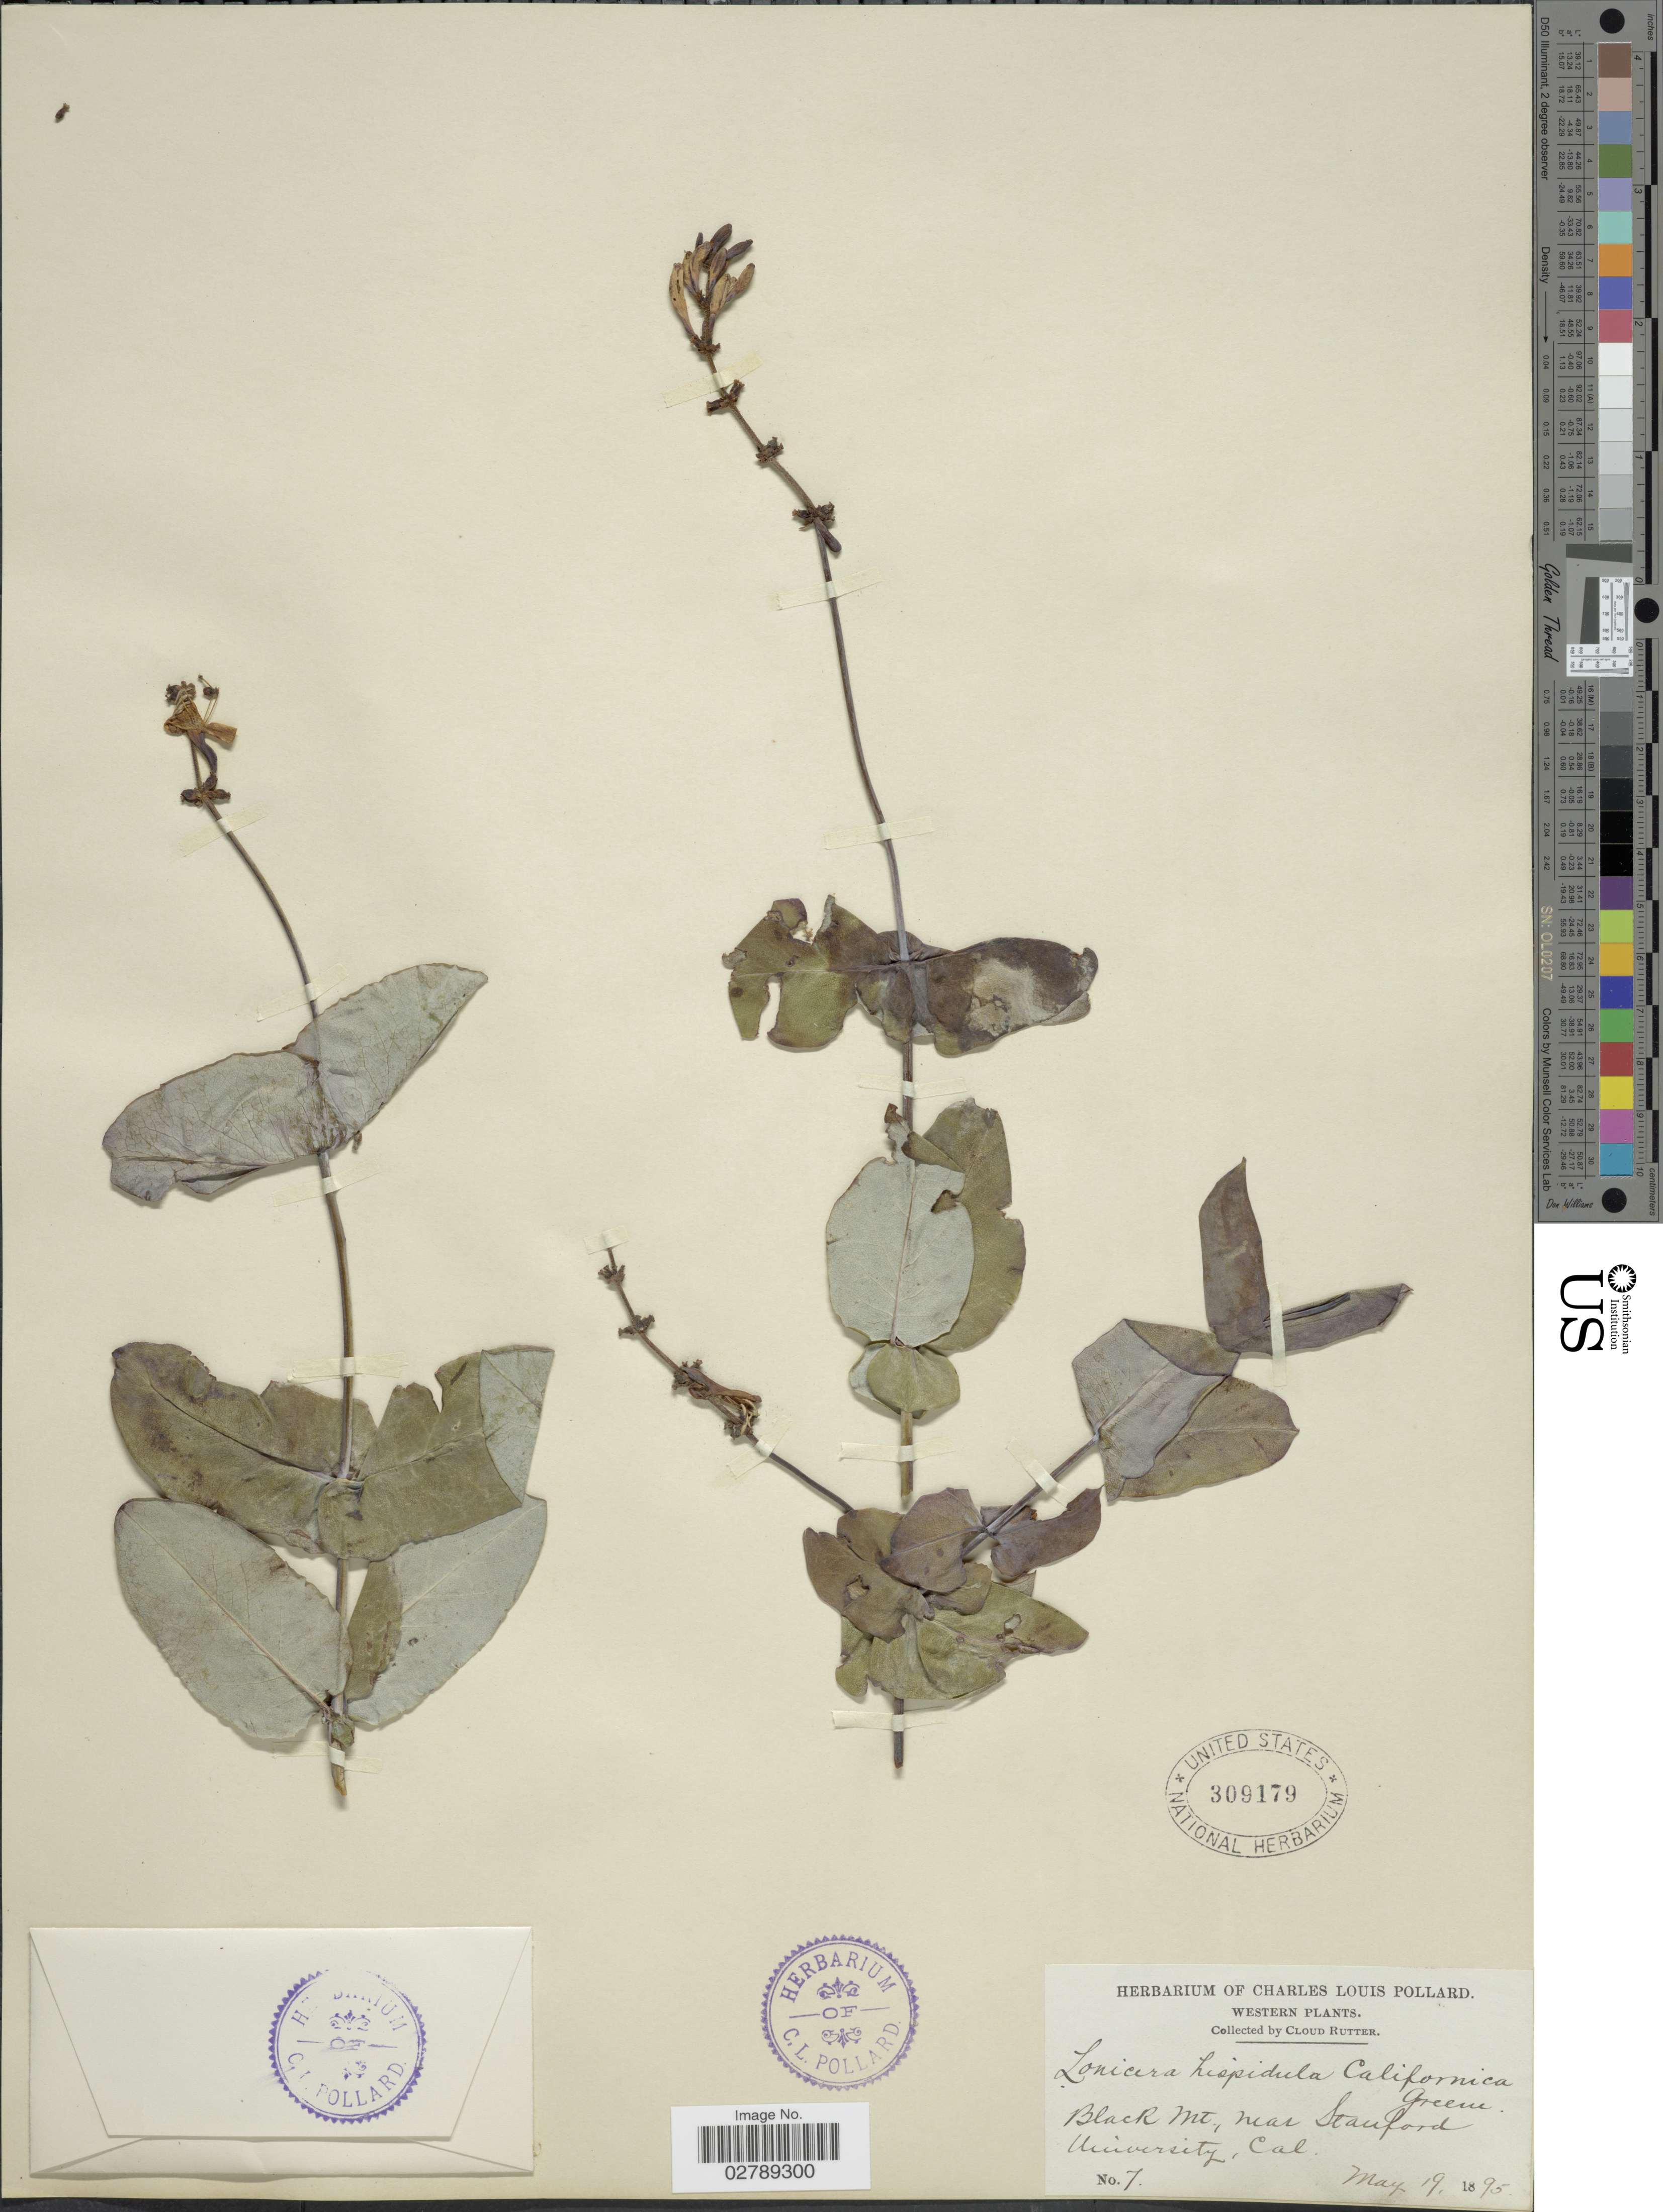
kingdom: Plantae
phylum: Tracheophyta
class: Magnoliopsida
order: Dipsacales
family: Caprifoliaceae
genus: Lonicera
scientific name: Lonicera hispidula var. californica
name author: Rehder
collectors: C. Rutter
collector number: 7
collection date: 1895-05-19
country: United States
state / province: California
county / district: Santa Clara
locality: Western plants. Black Mt., near Stanford University.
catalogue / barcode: US 309179